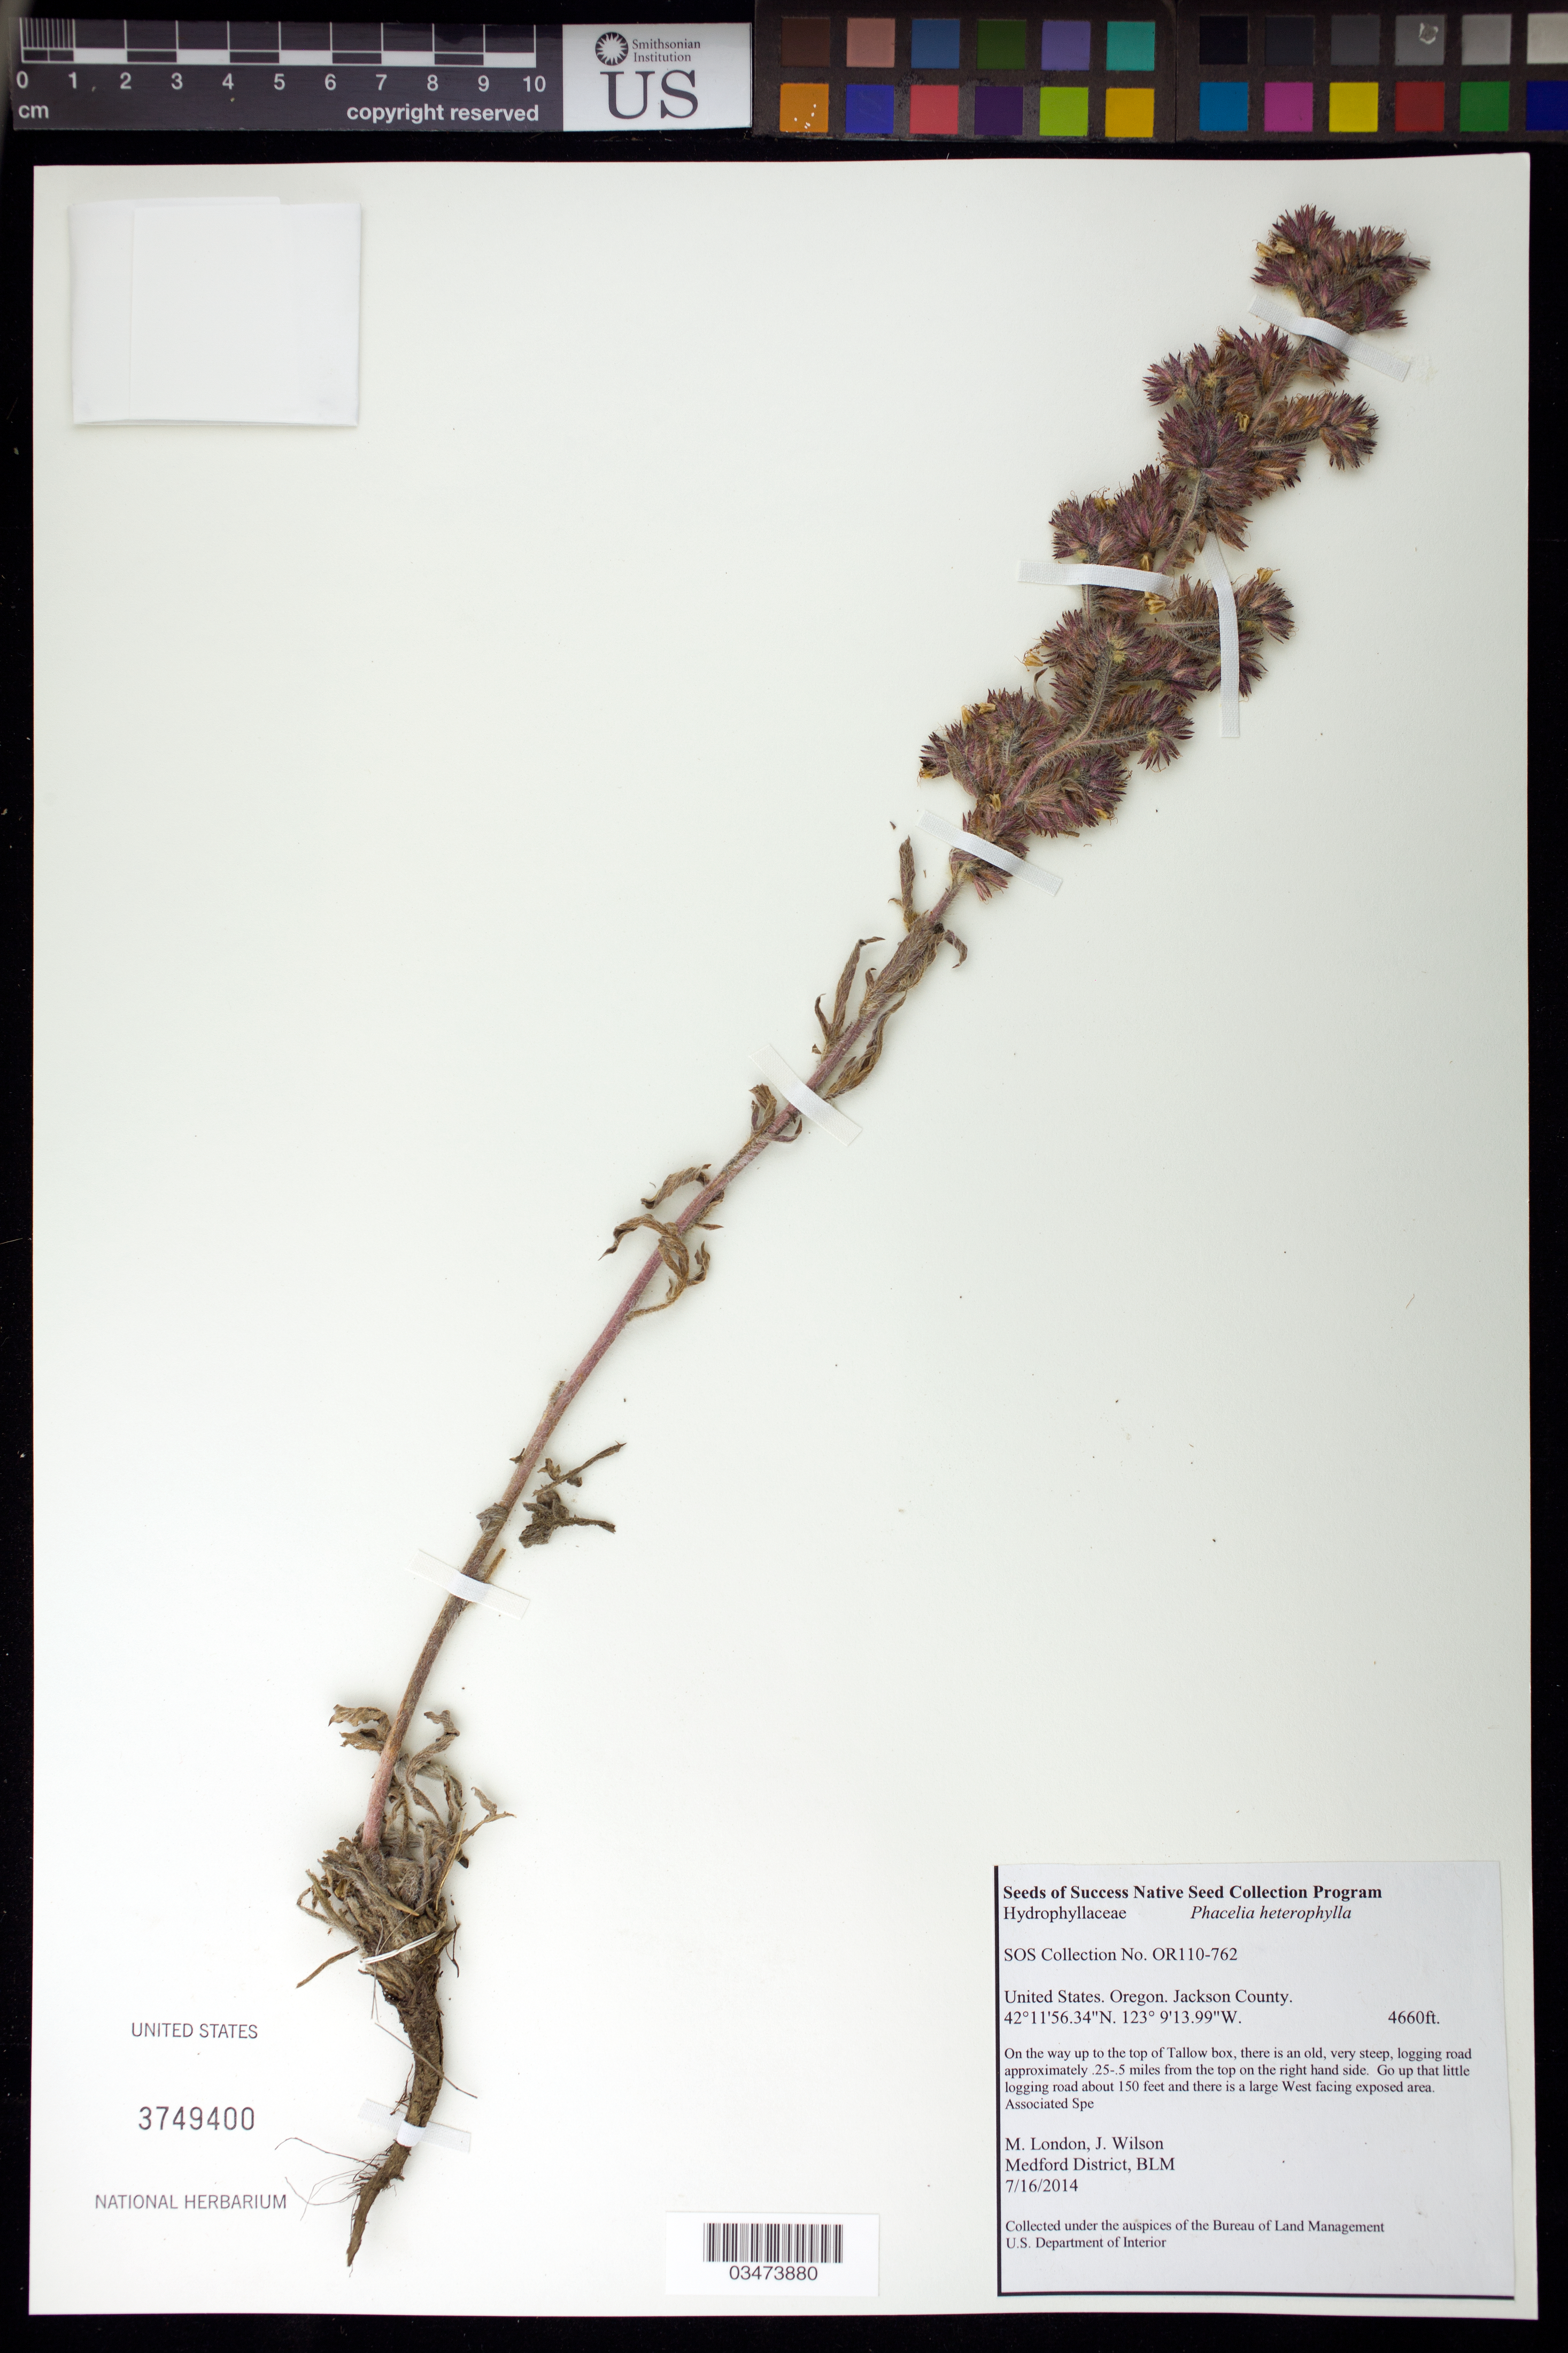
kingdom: Plantae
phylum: Tracheophyta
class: Magnoliopsida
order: Boraginales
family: Hydrophyllaceae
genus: Phacelia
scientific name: Phacelia heterophylla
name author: Pursh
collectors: M. London & J. Wilson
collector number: OR110-762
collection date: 2014-07-16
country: United States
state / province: Oregon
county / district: Jackson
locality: On the way up to top of Tallow Box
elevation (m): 1420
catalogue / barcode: US 3749400